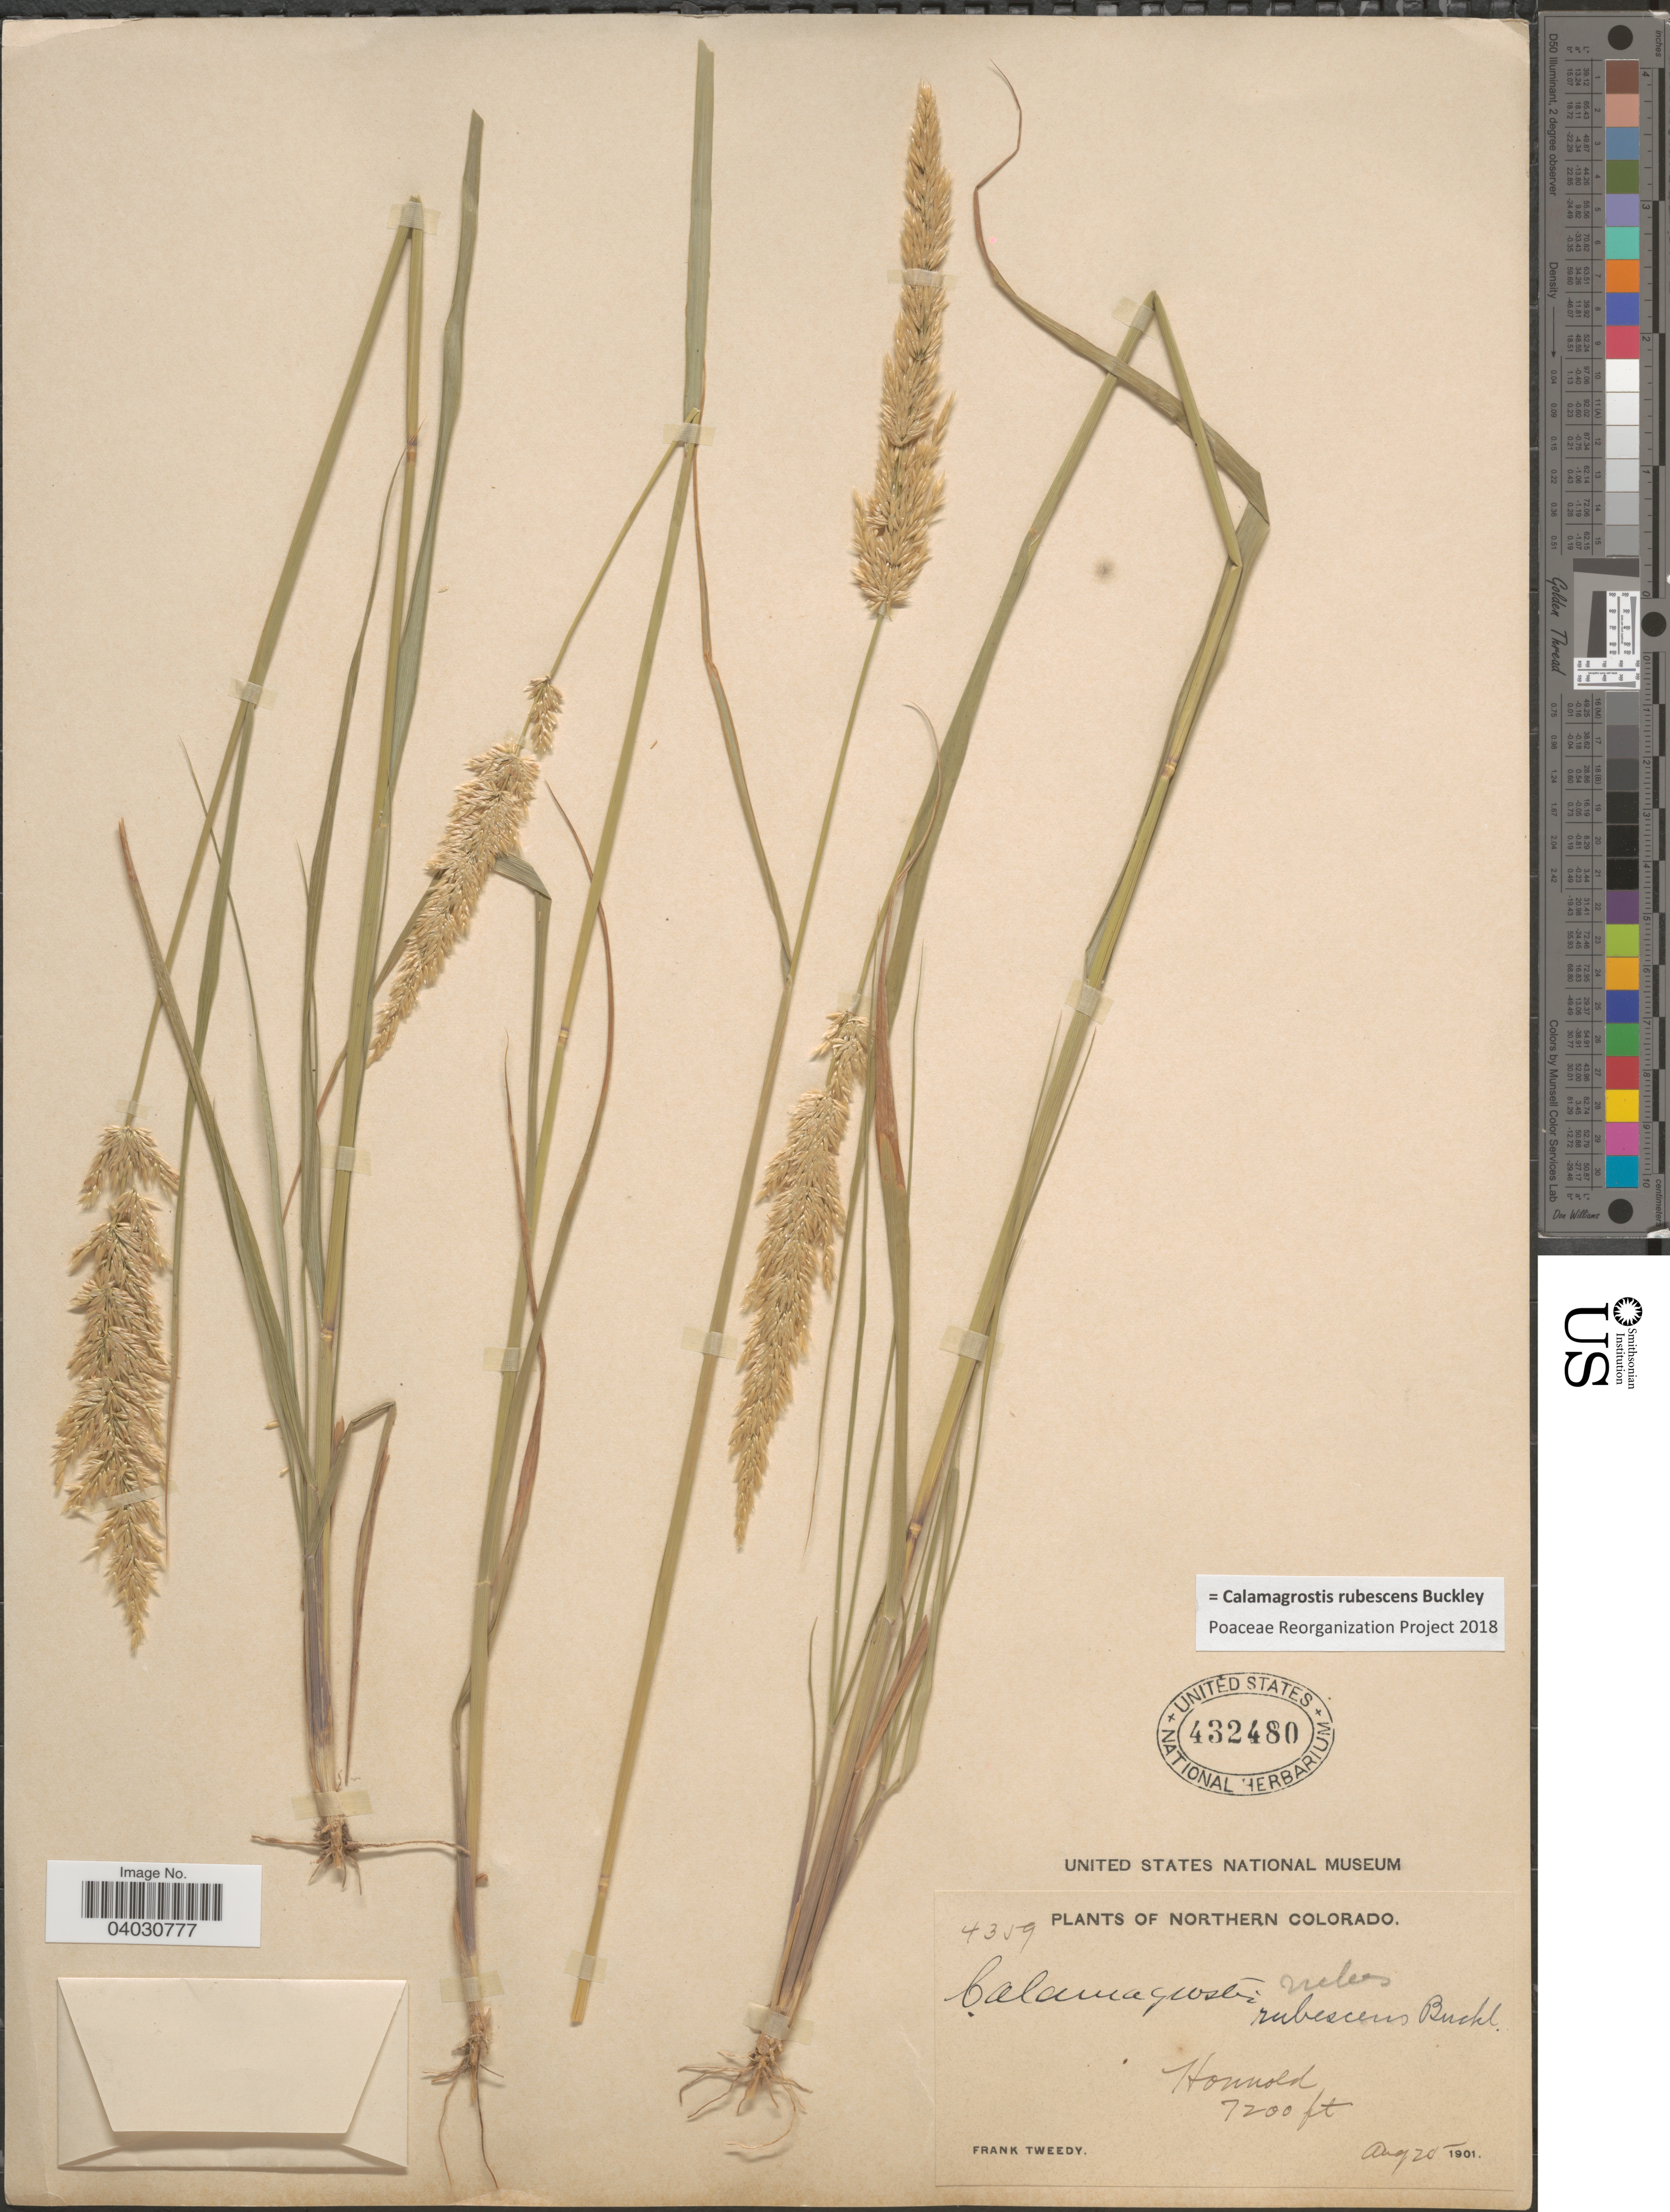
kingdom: Plantae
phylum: Tracheophyta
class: Liliopsida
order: Poales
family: Poaceae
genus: Calamagrostis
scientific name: Calamagrostis rubescens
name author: Buckley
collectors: F. Tweedy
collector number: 4359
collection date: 1901-08-20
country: United States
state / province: Colorado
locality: Northern Colorado. Honnoed.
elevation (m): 2195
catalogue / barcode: US 432480